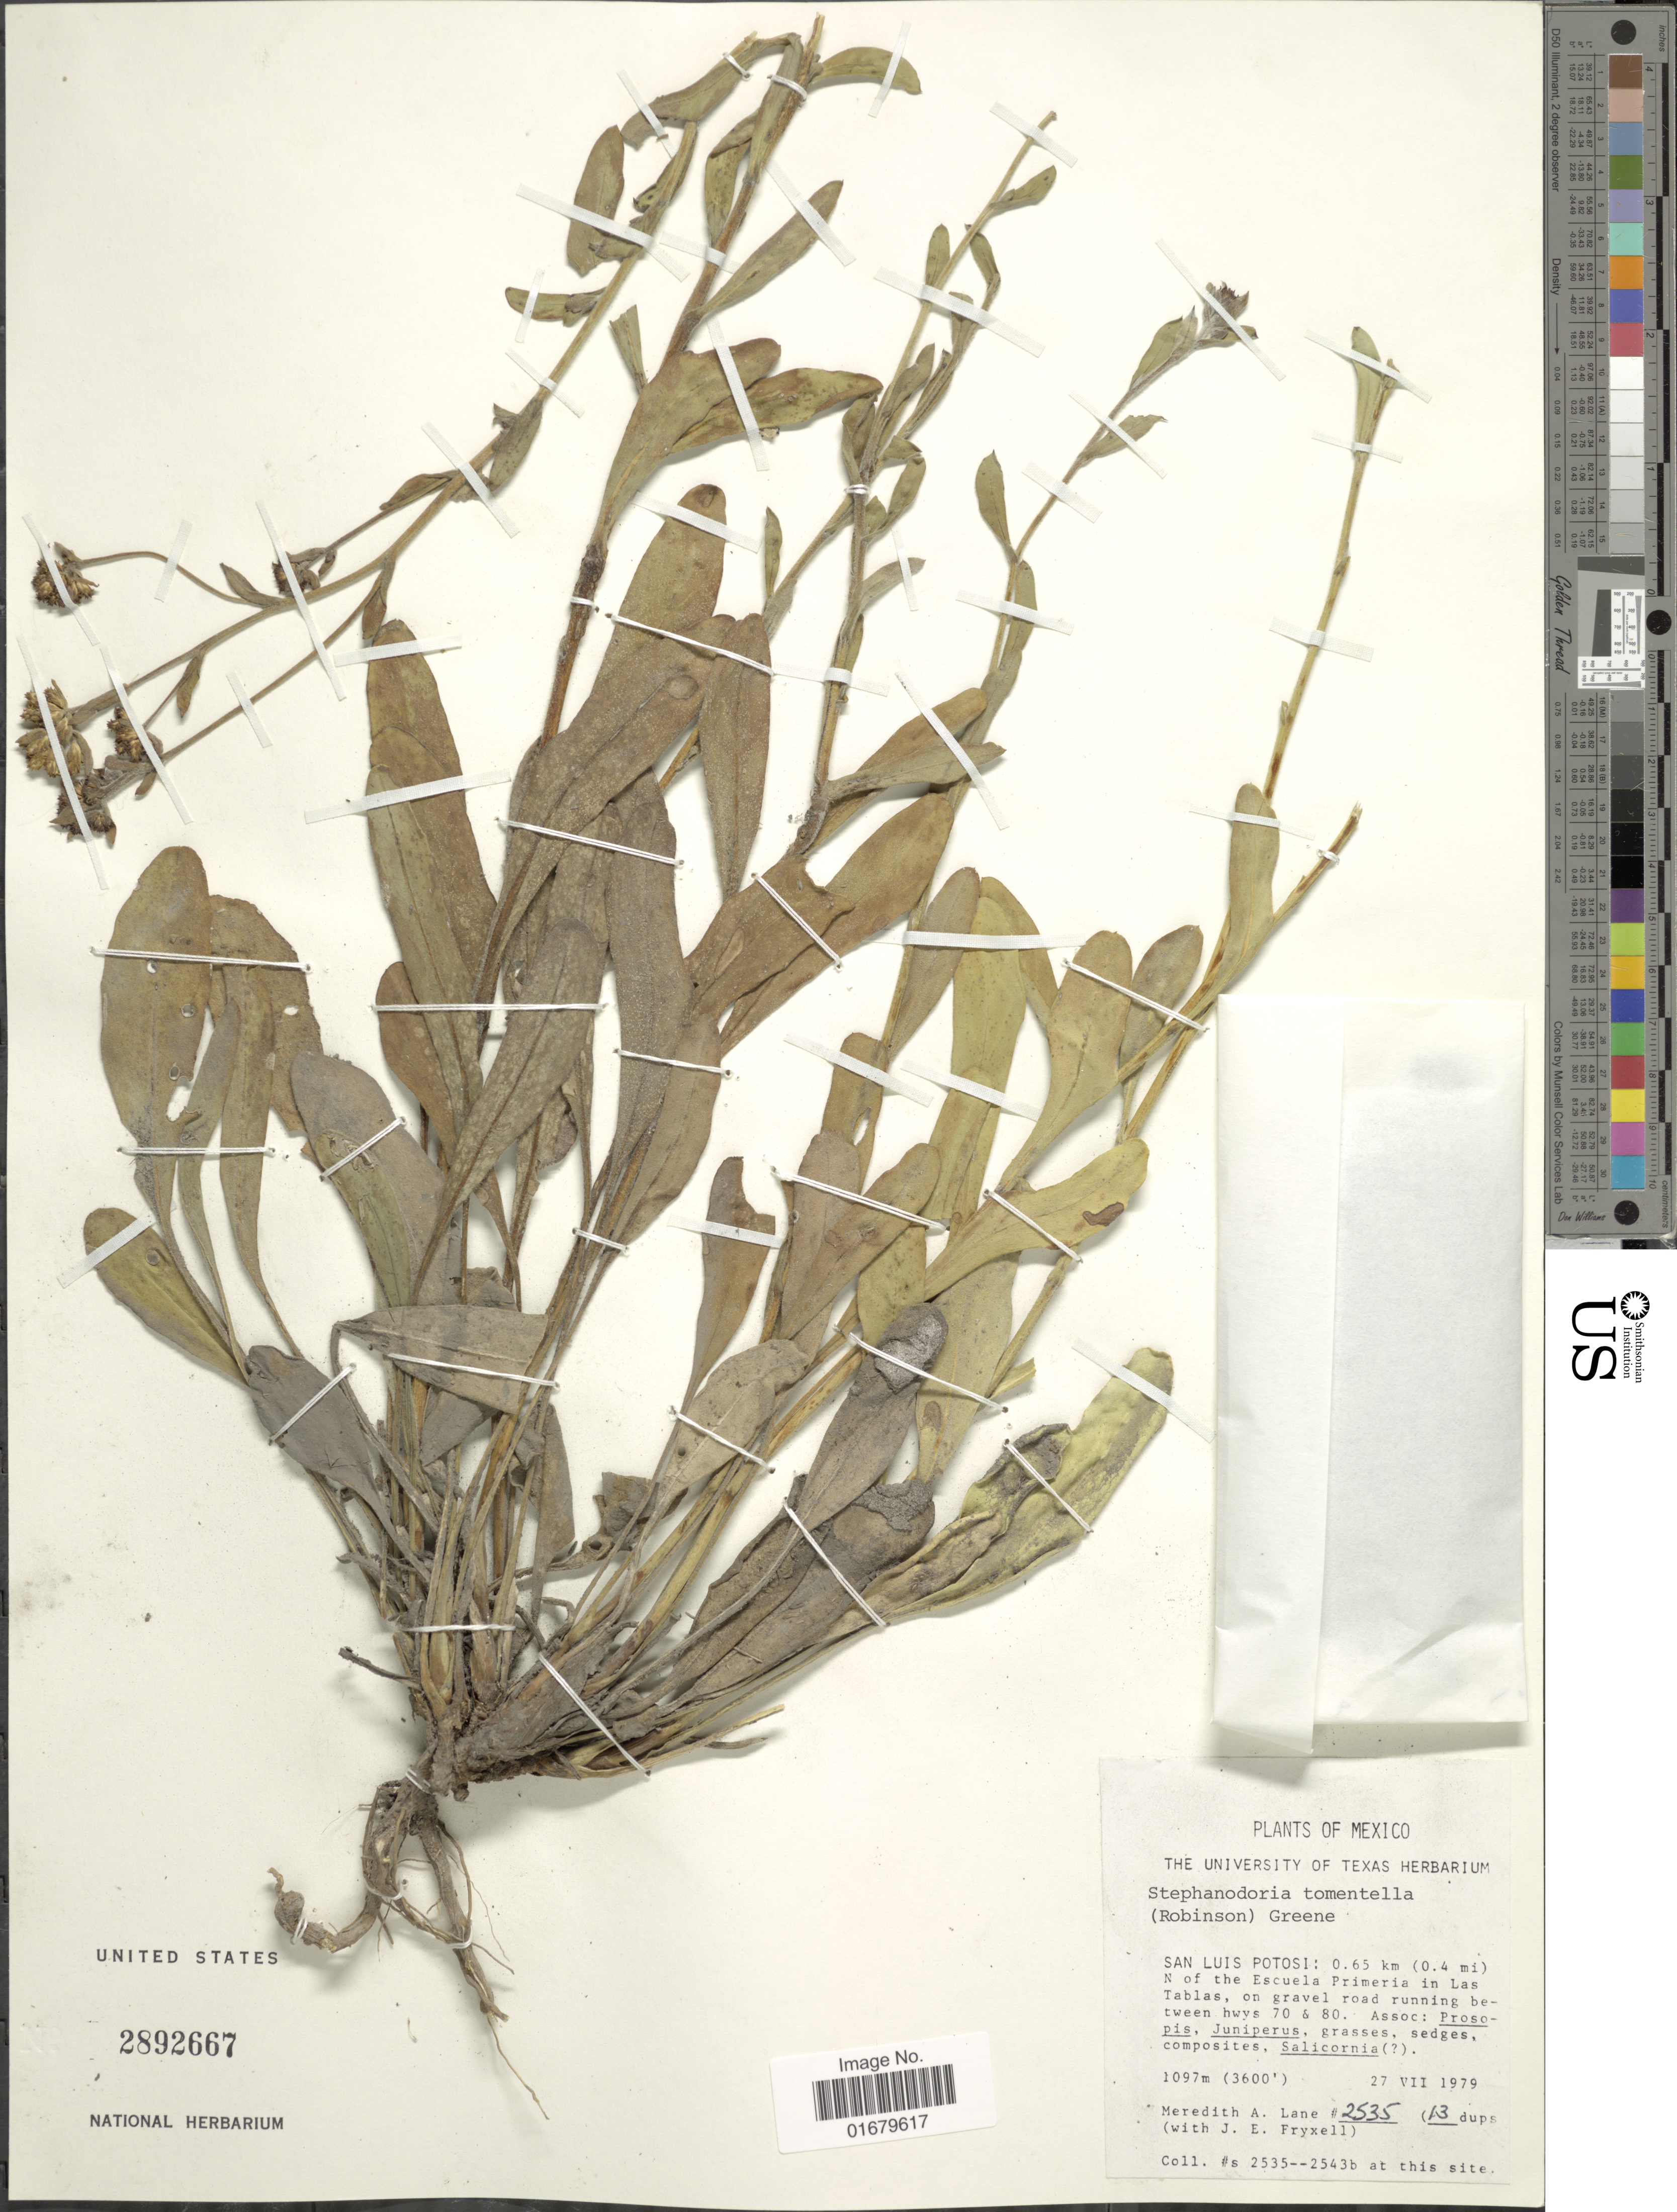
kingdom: Plantae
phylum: Tracheophyta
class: Magnoliopsida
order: Asterales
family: Asteraceae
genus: Xanthocephalum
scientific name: Xanthocephalum tomentellum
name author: B.L. Rob.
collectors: M. A. Lane & J. E. Fryxell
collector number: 2535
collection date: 1979-07-27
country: Mexico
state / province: San Luis Potosí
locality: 0.65 km (0.4 mi) N of the Escuela Primeria in Las Tablas, on gravel road running between hwys 70 & 80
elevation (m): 1097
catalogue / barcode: US 2892667